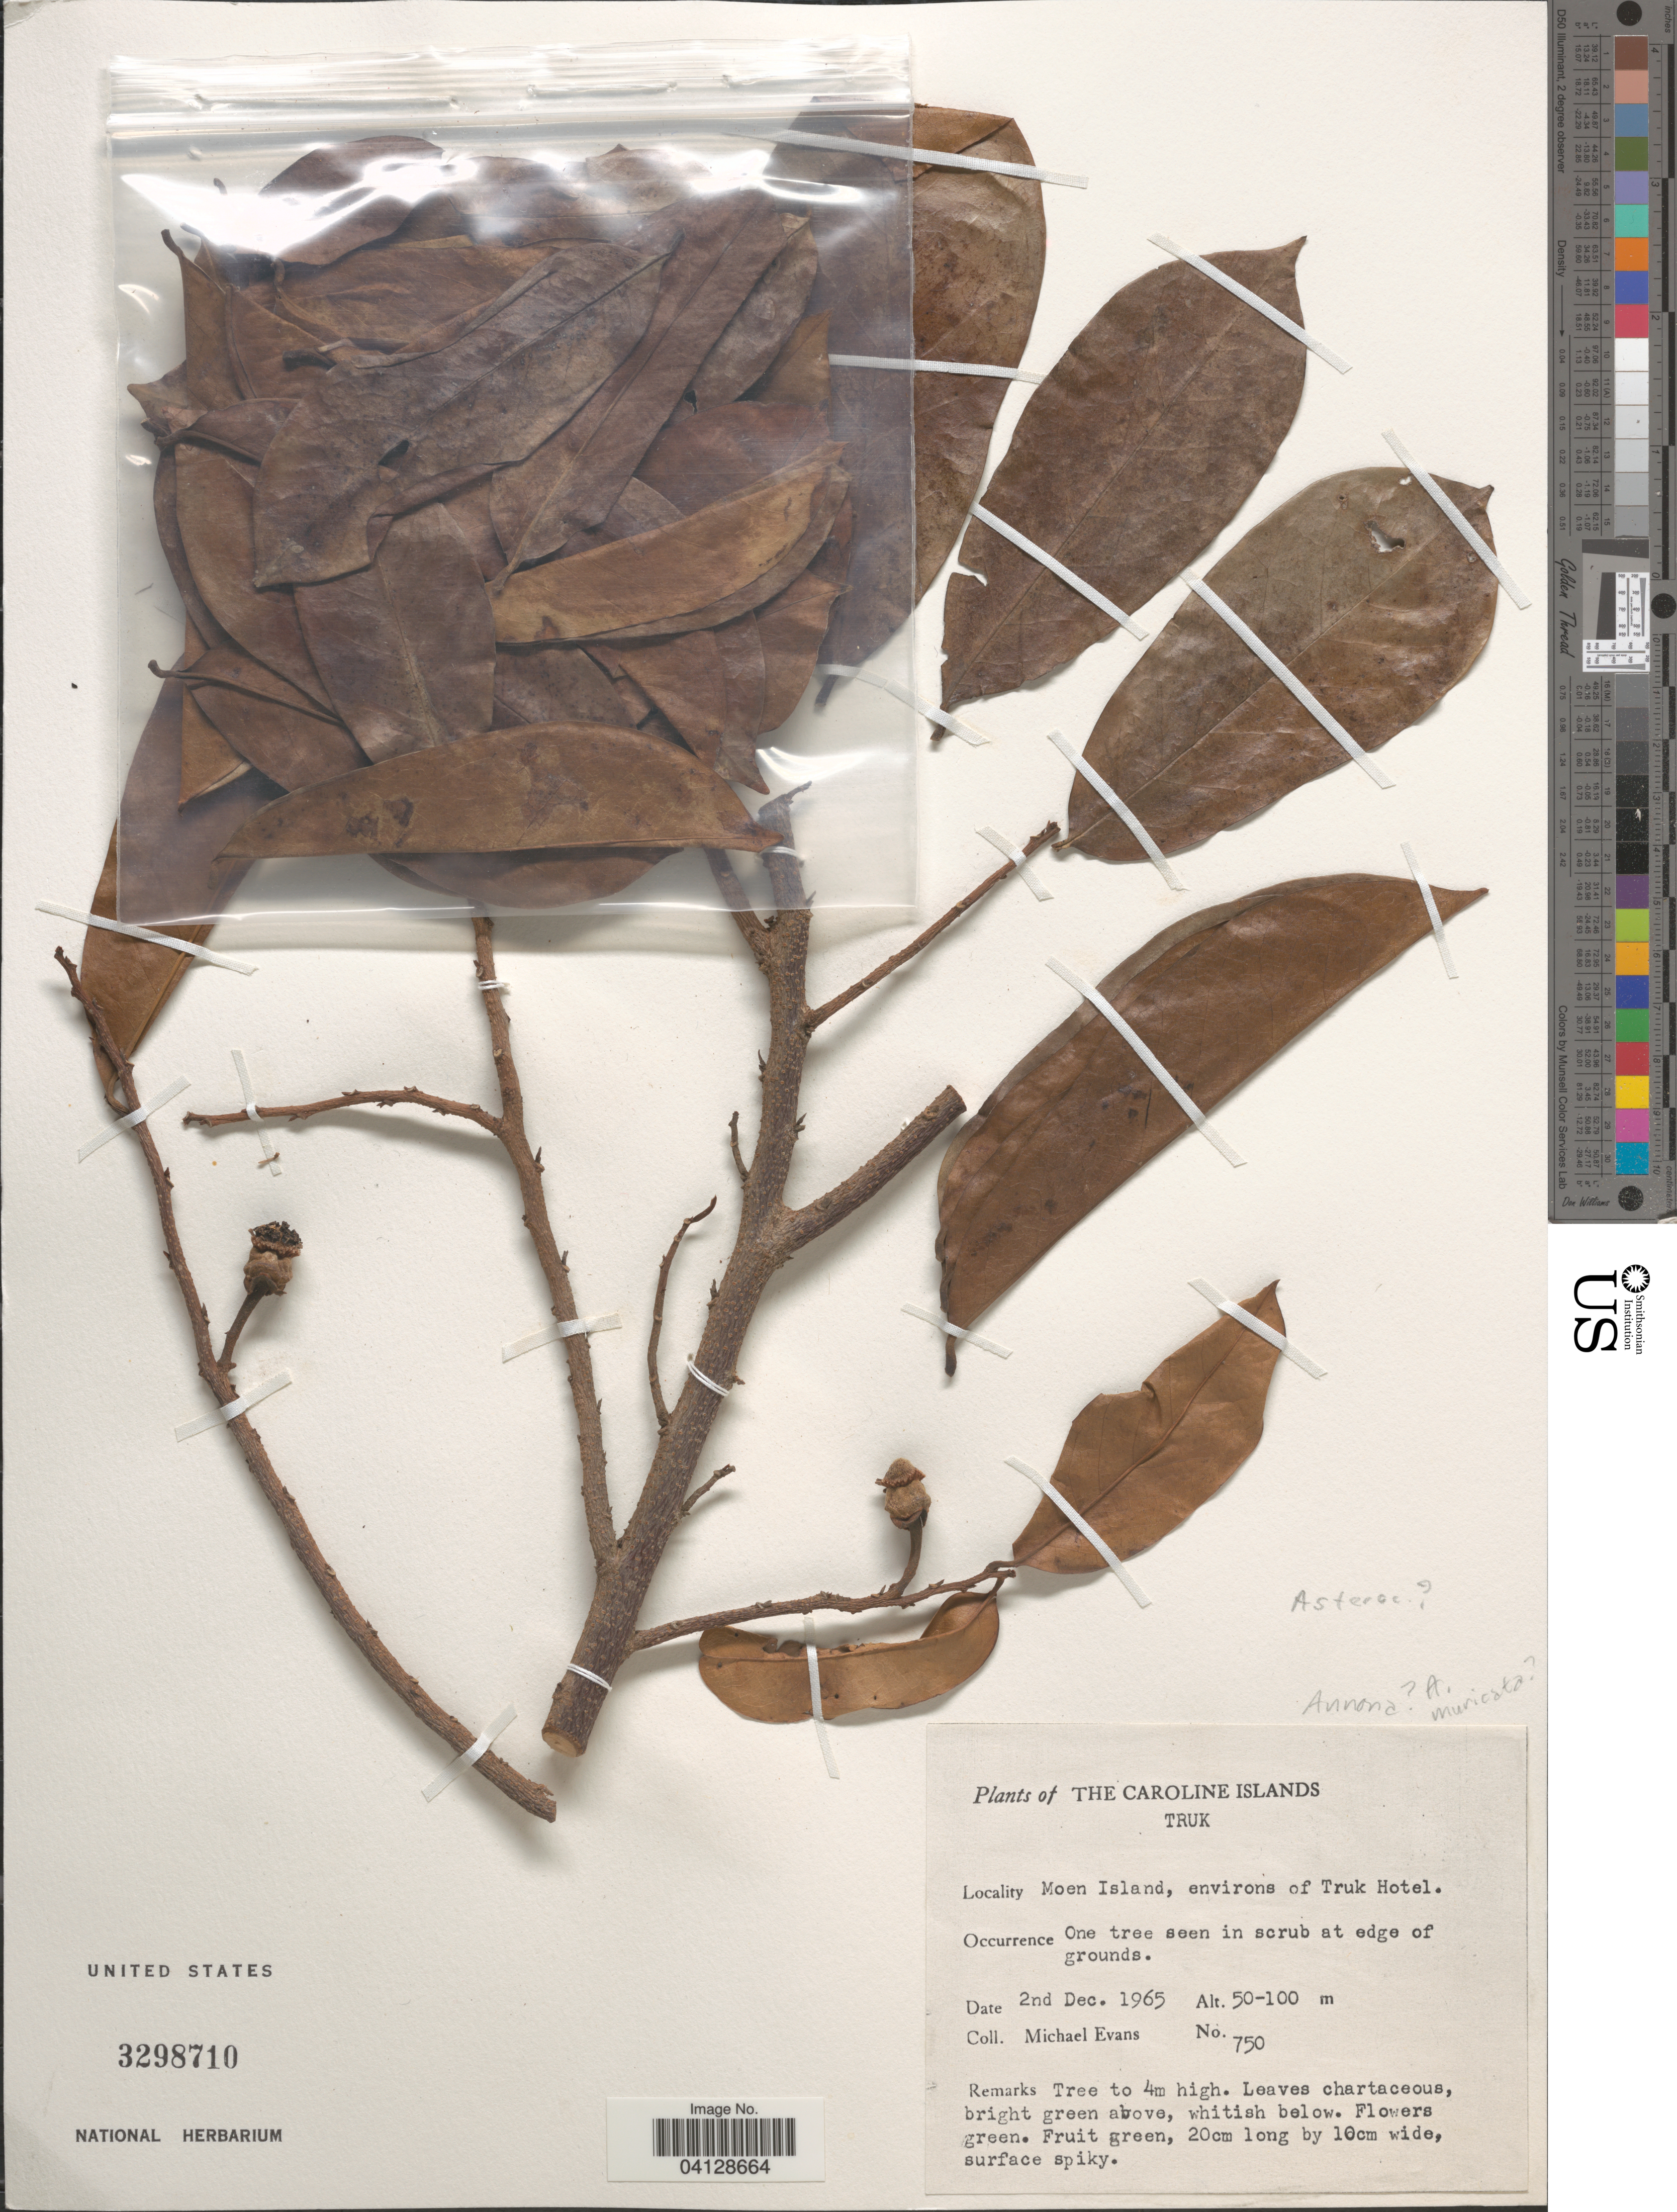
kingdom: Plantae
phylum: Tracheophyta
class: Magnoliopsida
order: Magnoliales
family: Annonaceae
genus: Annona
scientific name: Annona muricata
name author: L.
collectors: M. Evans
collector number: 750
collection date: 1965-12-02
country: Micronesia, Federated States of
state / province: Truk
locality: Caroline Islands. Moen Island, environs de Truk Hotel.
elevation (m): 50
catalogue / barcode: US 3298710